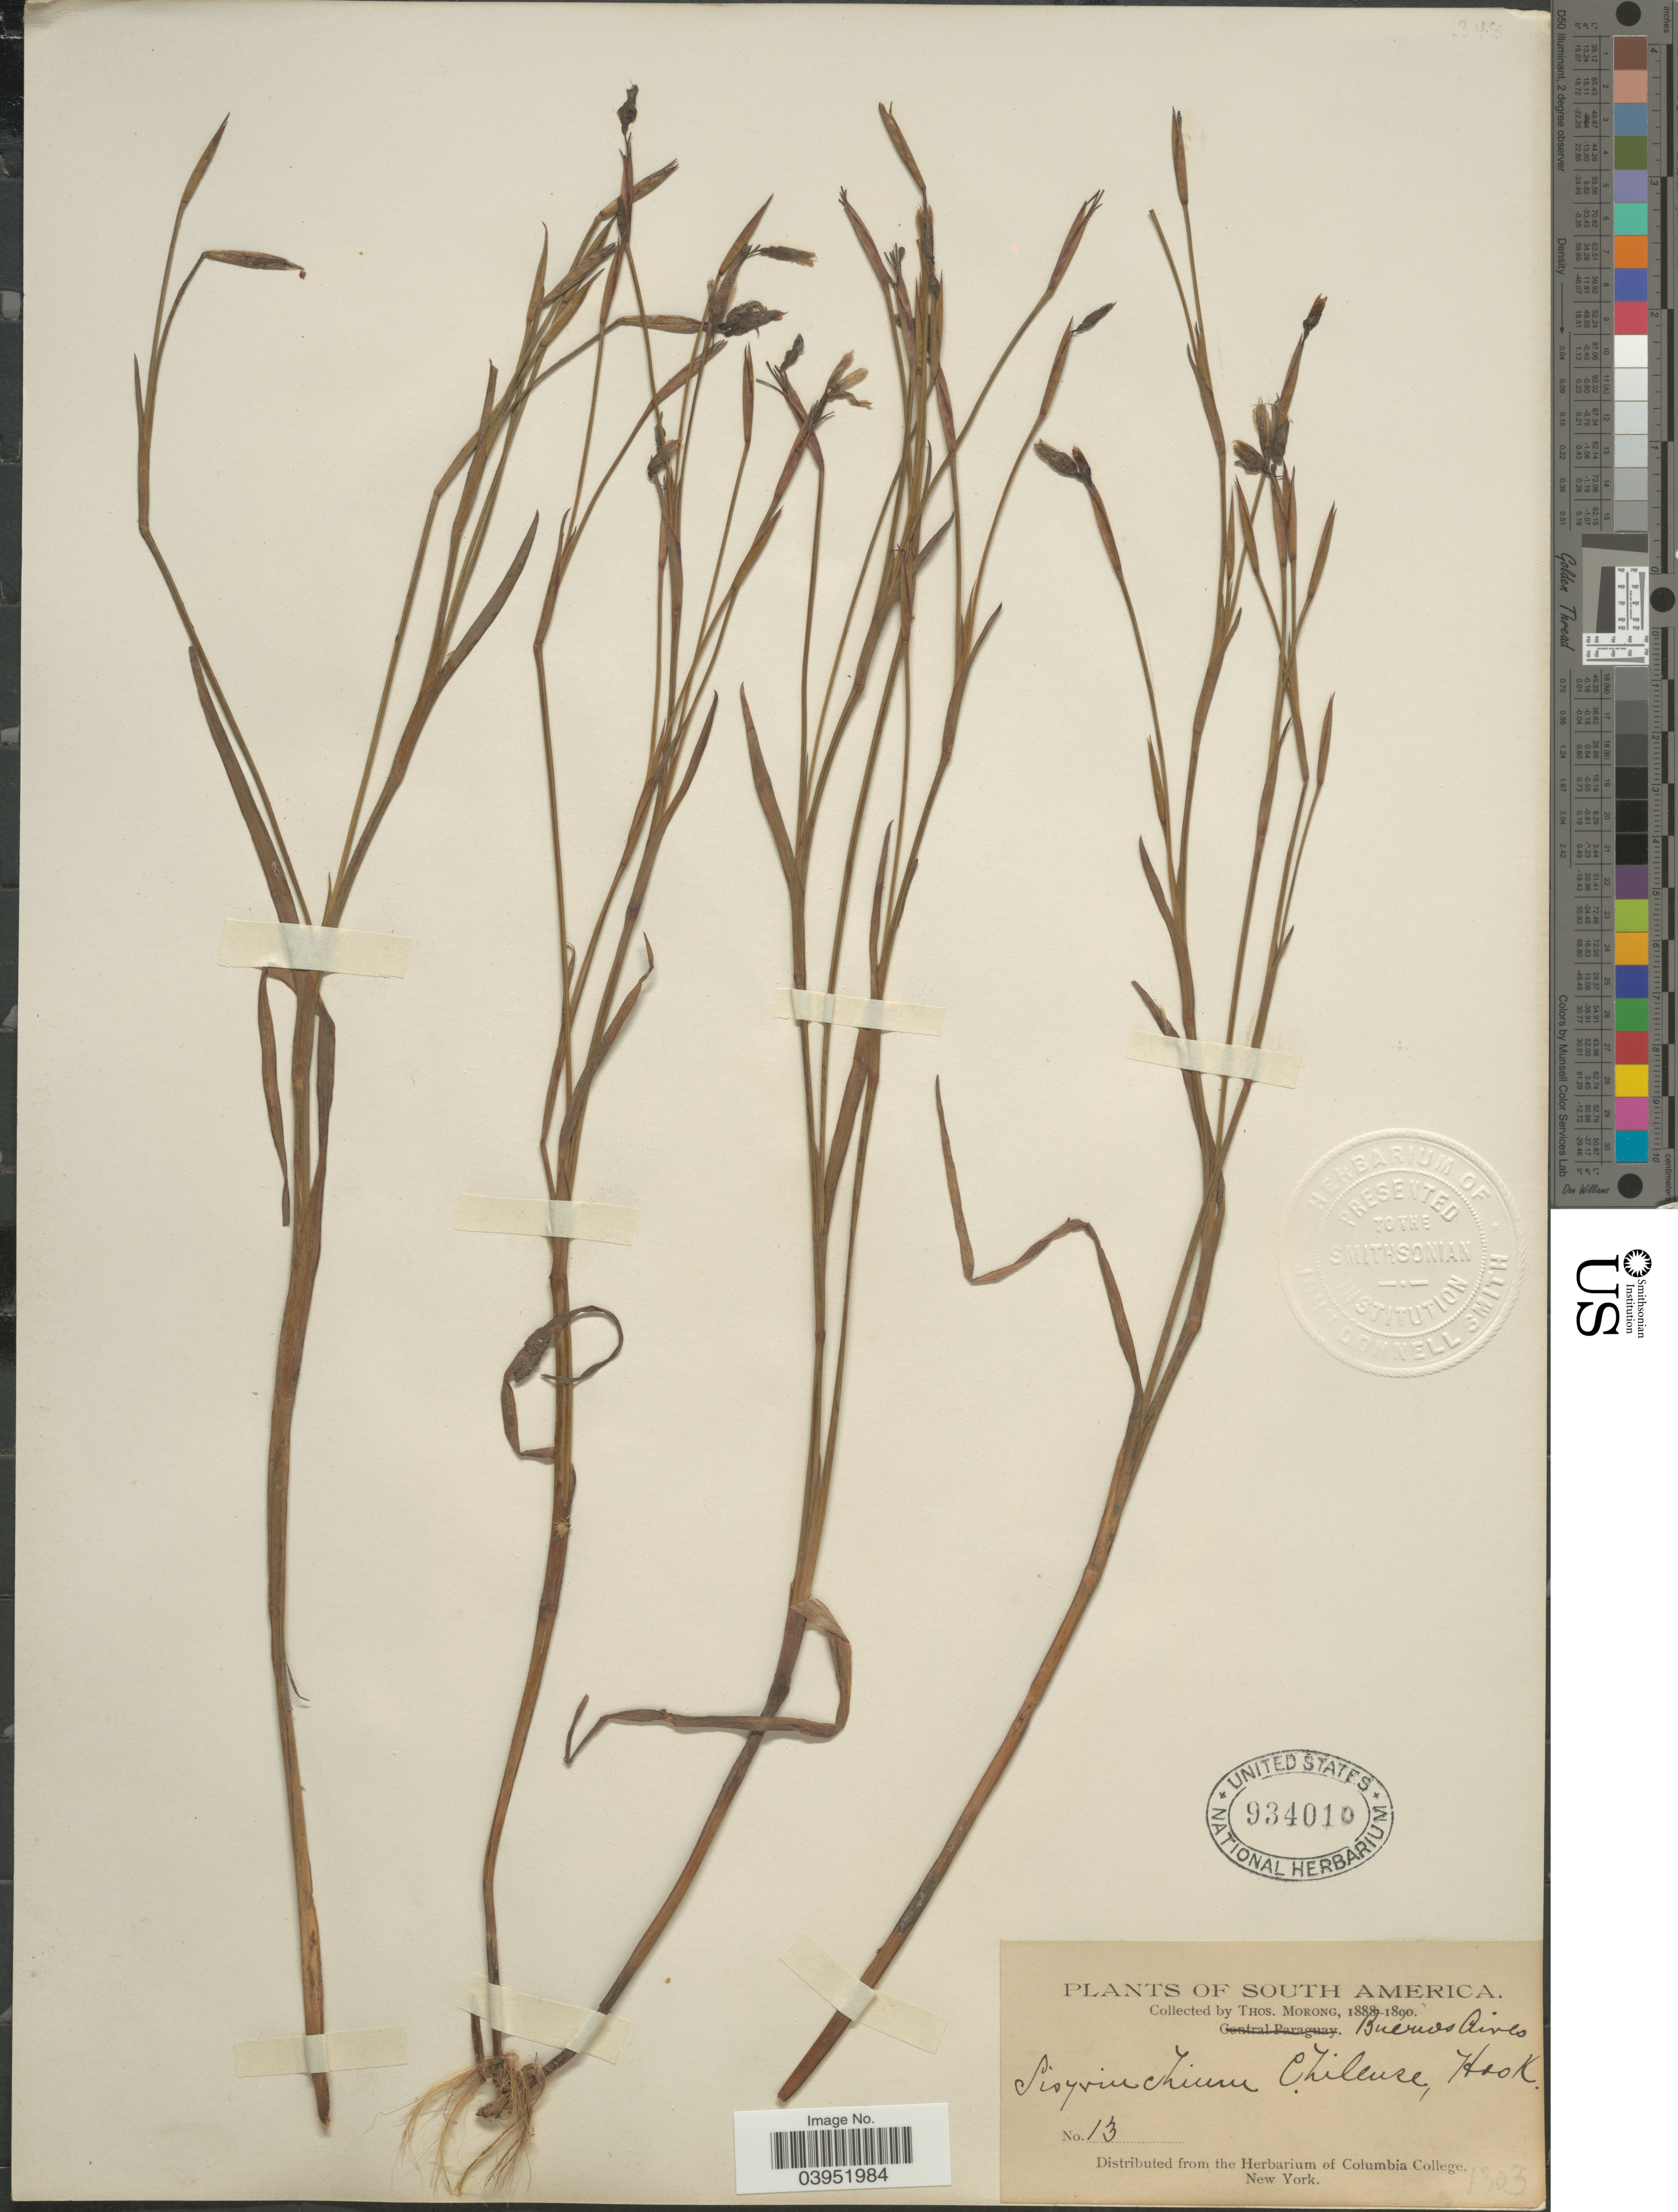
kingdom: Plantae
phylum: Tracheophyta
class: Liliopsida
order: Asparagales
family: Iridaceae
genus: Sisyrinchium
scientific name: Sisyrinchium chilense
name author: Hook.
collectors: ex herb. T. Morong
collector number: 13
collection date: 1888/1890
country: Argentina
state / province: Buenos Aires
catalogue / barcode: US 934010